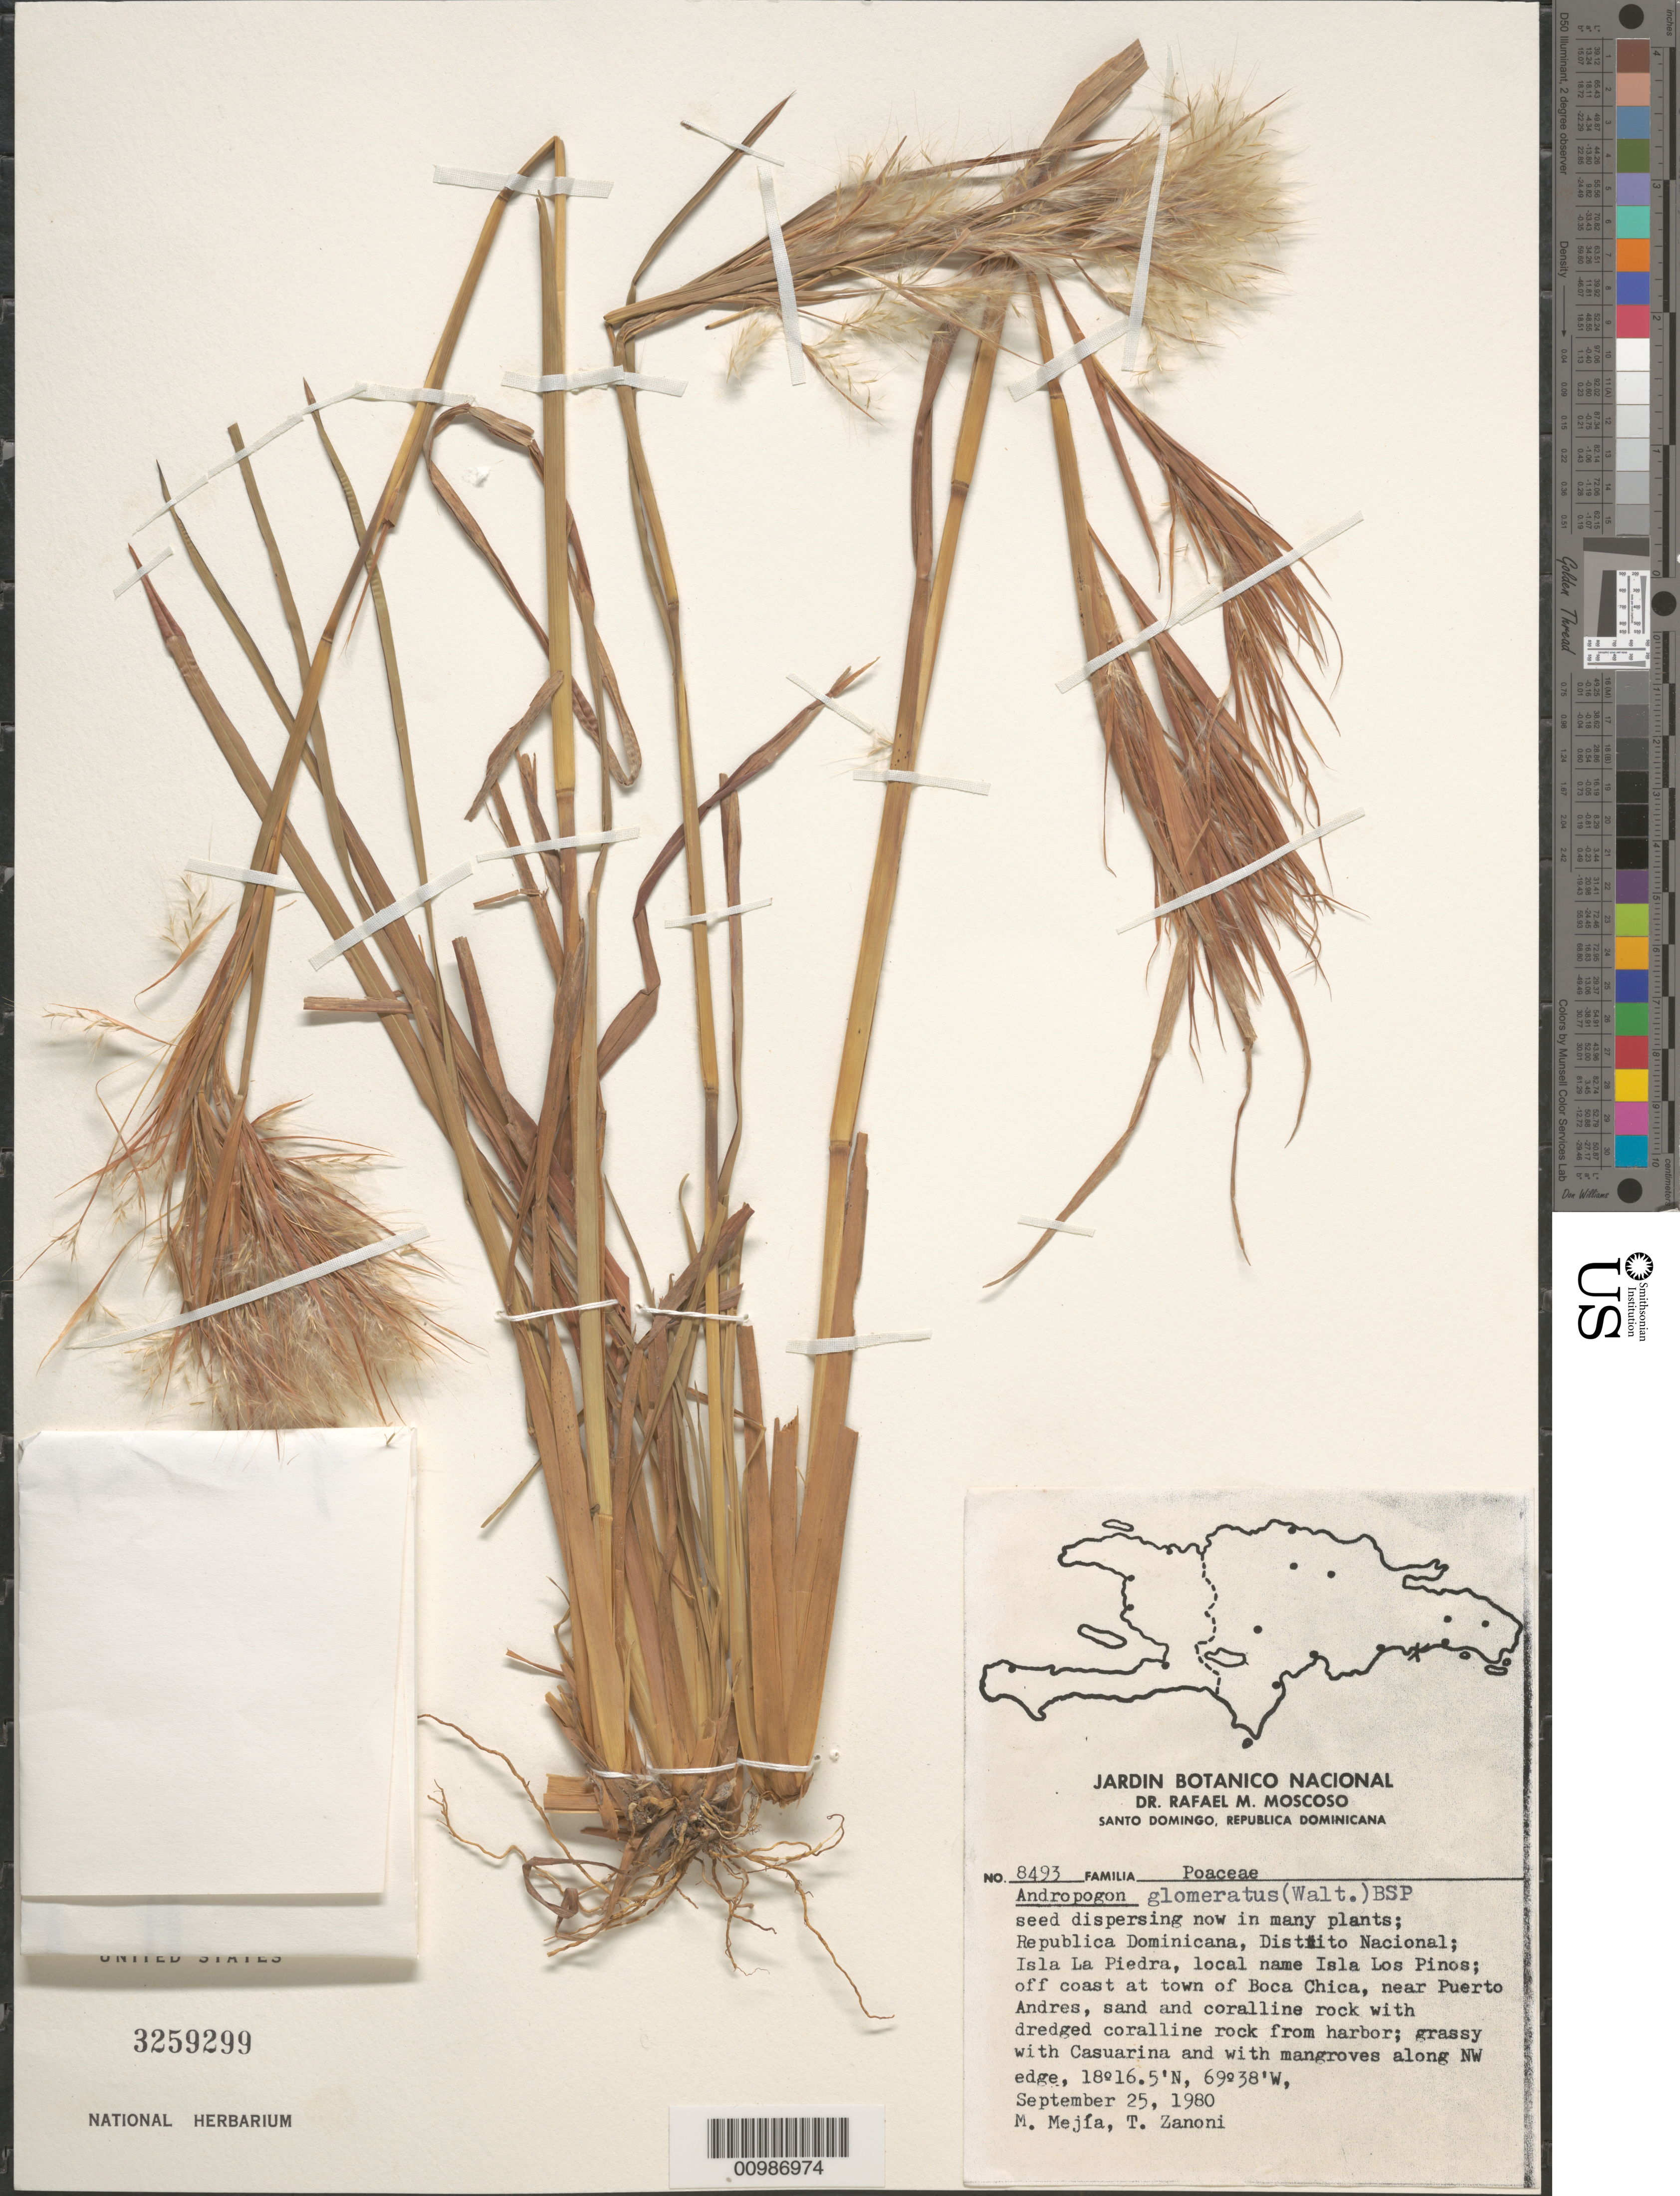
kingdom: Plantae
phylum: Tracheophyta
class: Liliopsida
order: Poales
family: Poaceae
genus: Andropogon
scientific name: Andropogon glomeratus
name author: (Walter) Britton, Stearns & Poggenb.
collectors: M. Mejia & T. A. Zanoni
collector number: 8493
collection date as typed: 25 Sep 1980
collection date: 1980-09-25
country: Dominican Republic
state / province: Distrito Nacional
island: Hispaniola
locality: Isla La Piedra, Boca Chica near Puerto Andres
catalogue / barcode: US 3259299